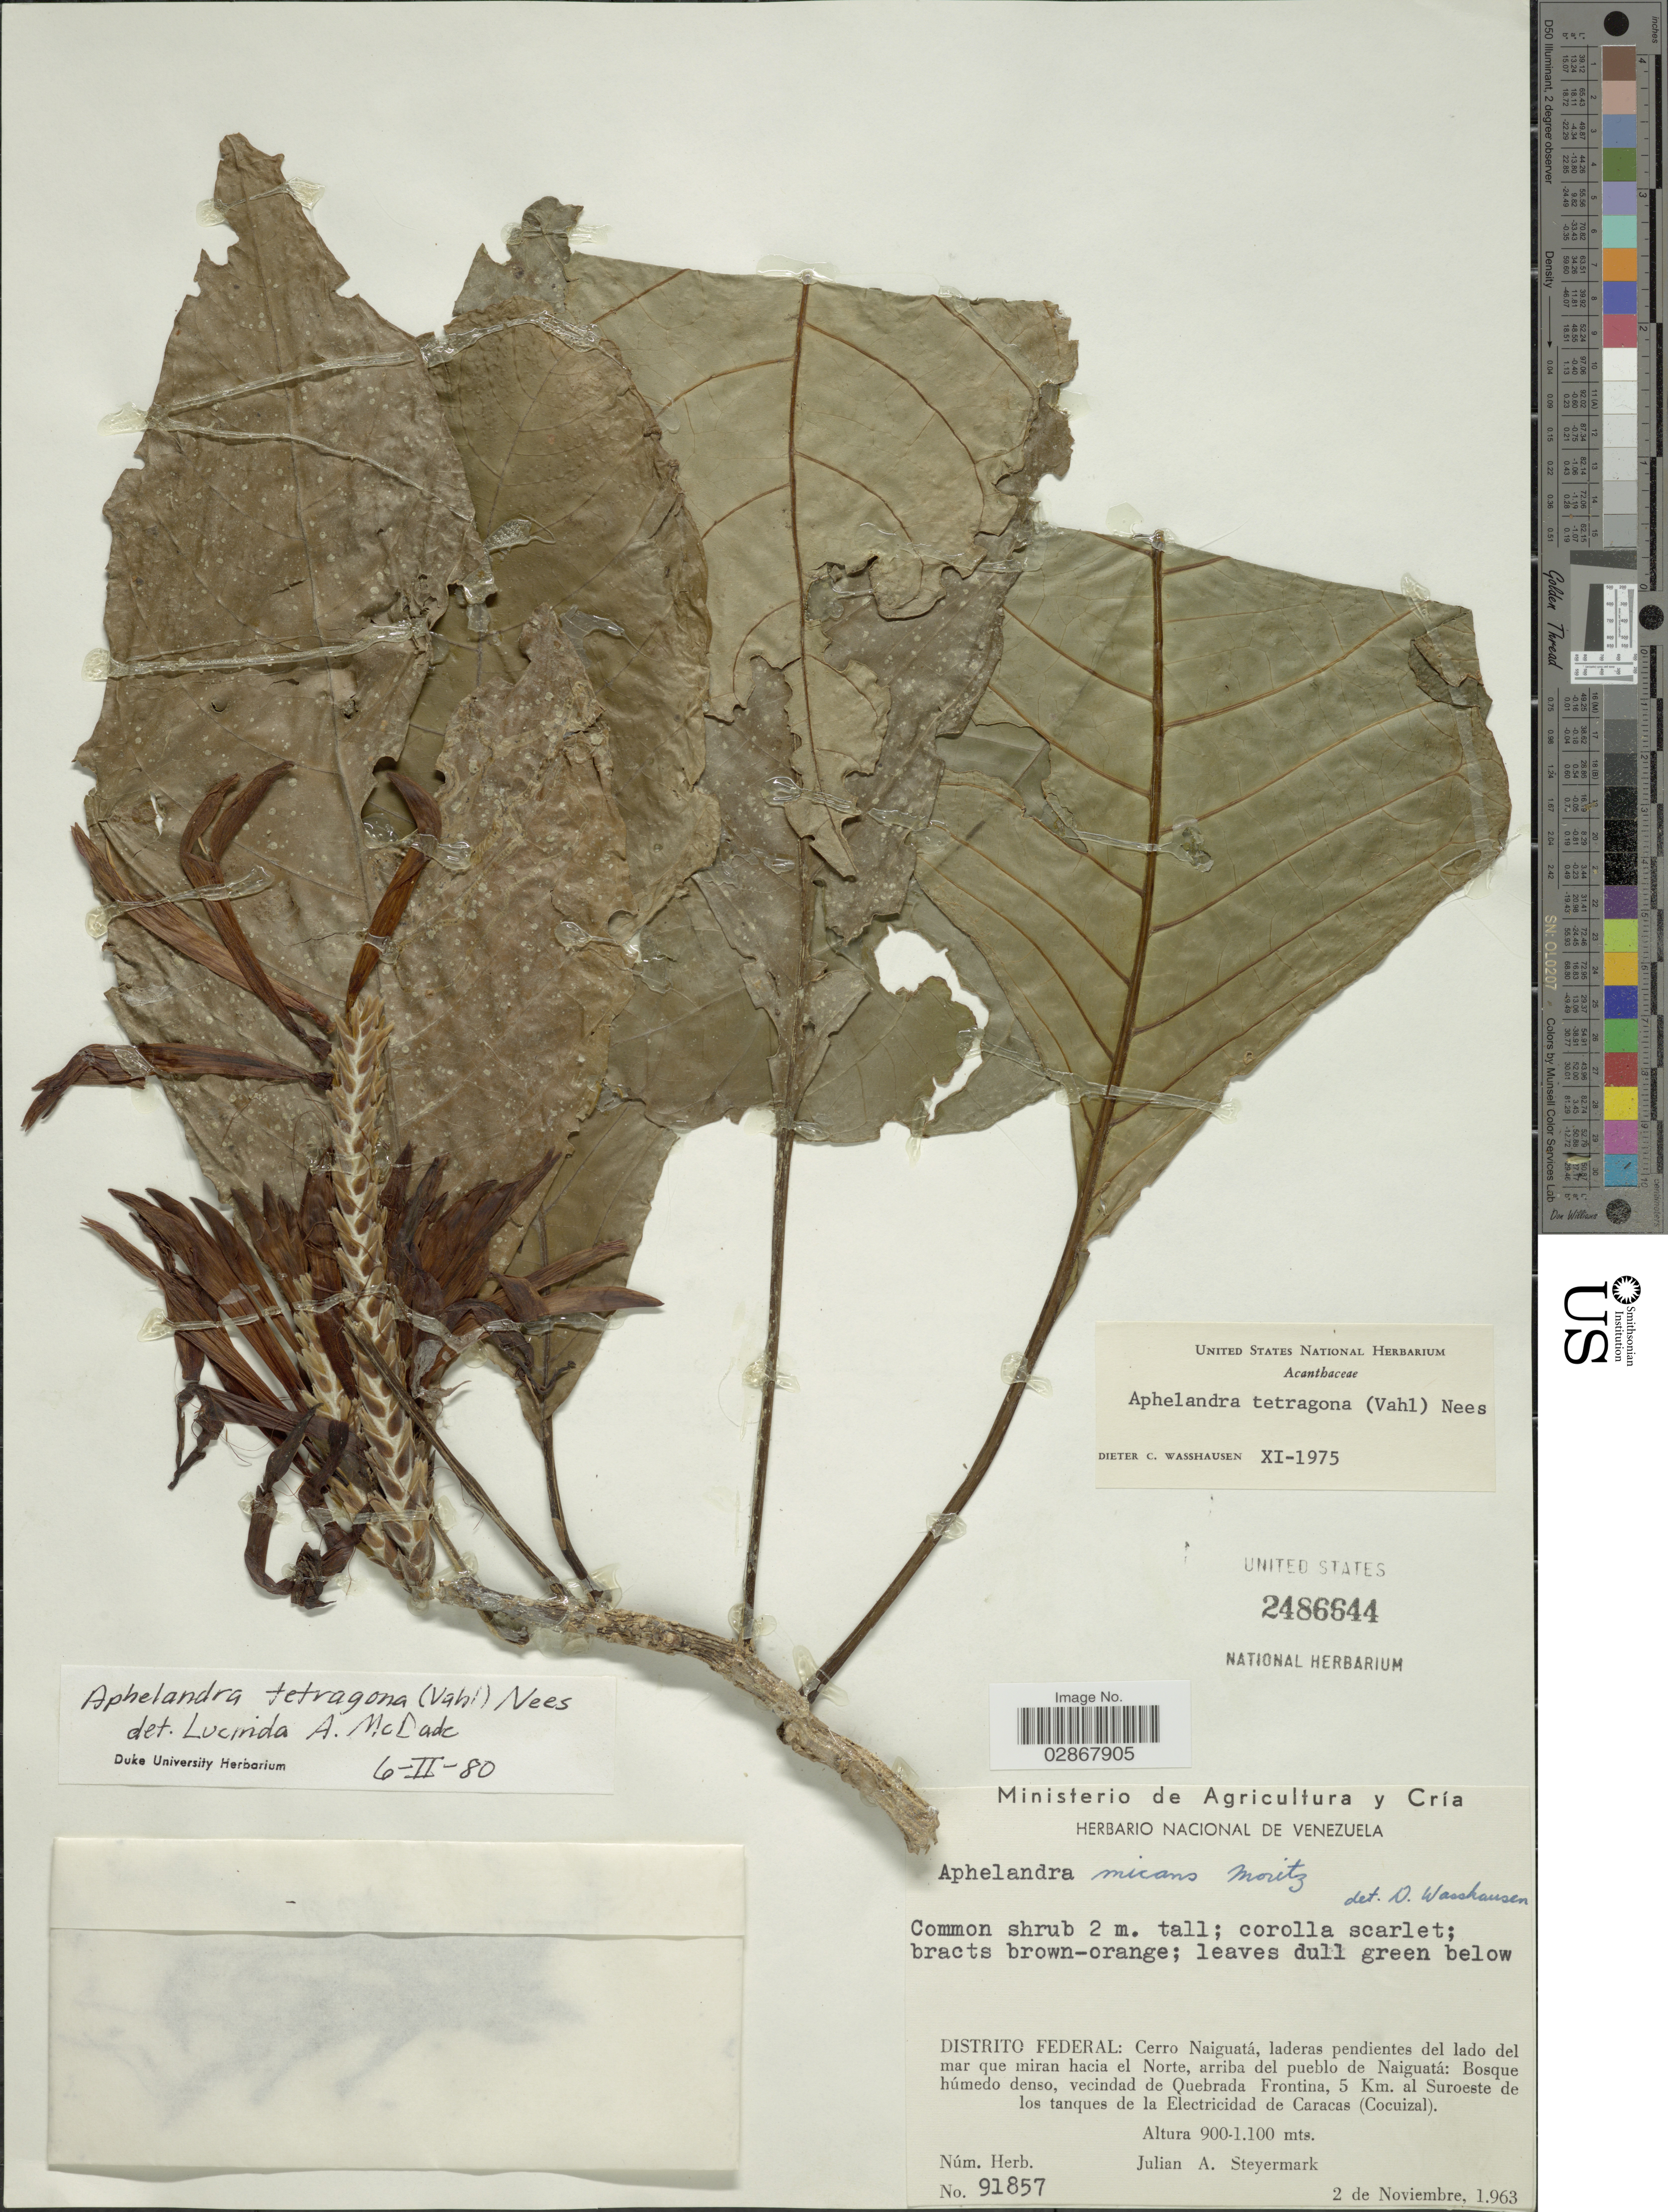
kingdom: Plantae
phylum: Tracheophyta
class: Magnoliopsida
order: Lamiales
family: Acanthaceae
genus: Aphelandra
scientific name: Aphelandra tetragona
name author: (Vahl) Nees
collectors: J. Steyermark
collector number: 91857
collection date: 1963-11-02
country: Venezuela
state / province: Distrito Federal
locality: Distrito Federal: Cerro Naiguatá, laderas pendientes del lado del mar que miran hacia el Norte, arriba del pueblo de Naiguatá: Vecindad de Quebrada Frontina, 5 Km. al Suroeste de los tanques de la Electricidad de Caracas (Cocuizal).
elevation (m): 900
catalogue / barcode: US 2486644